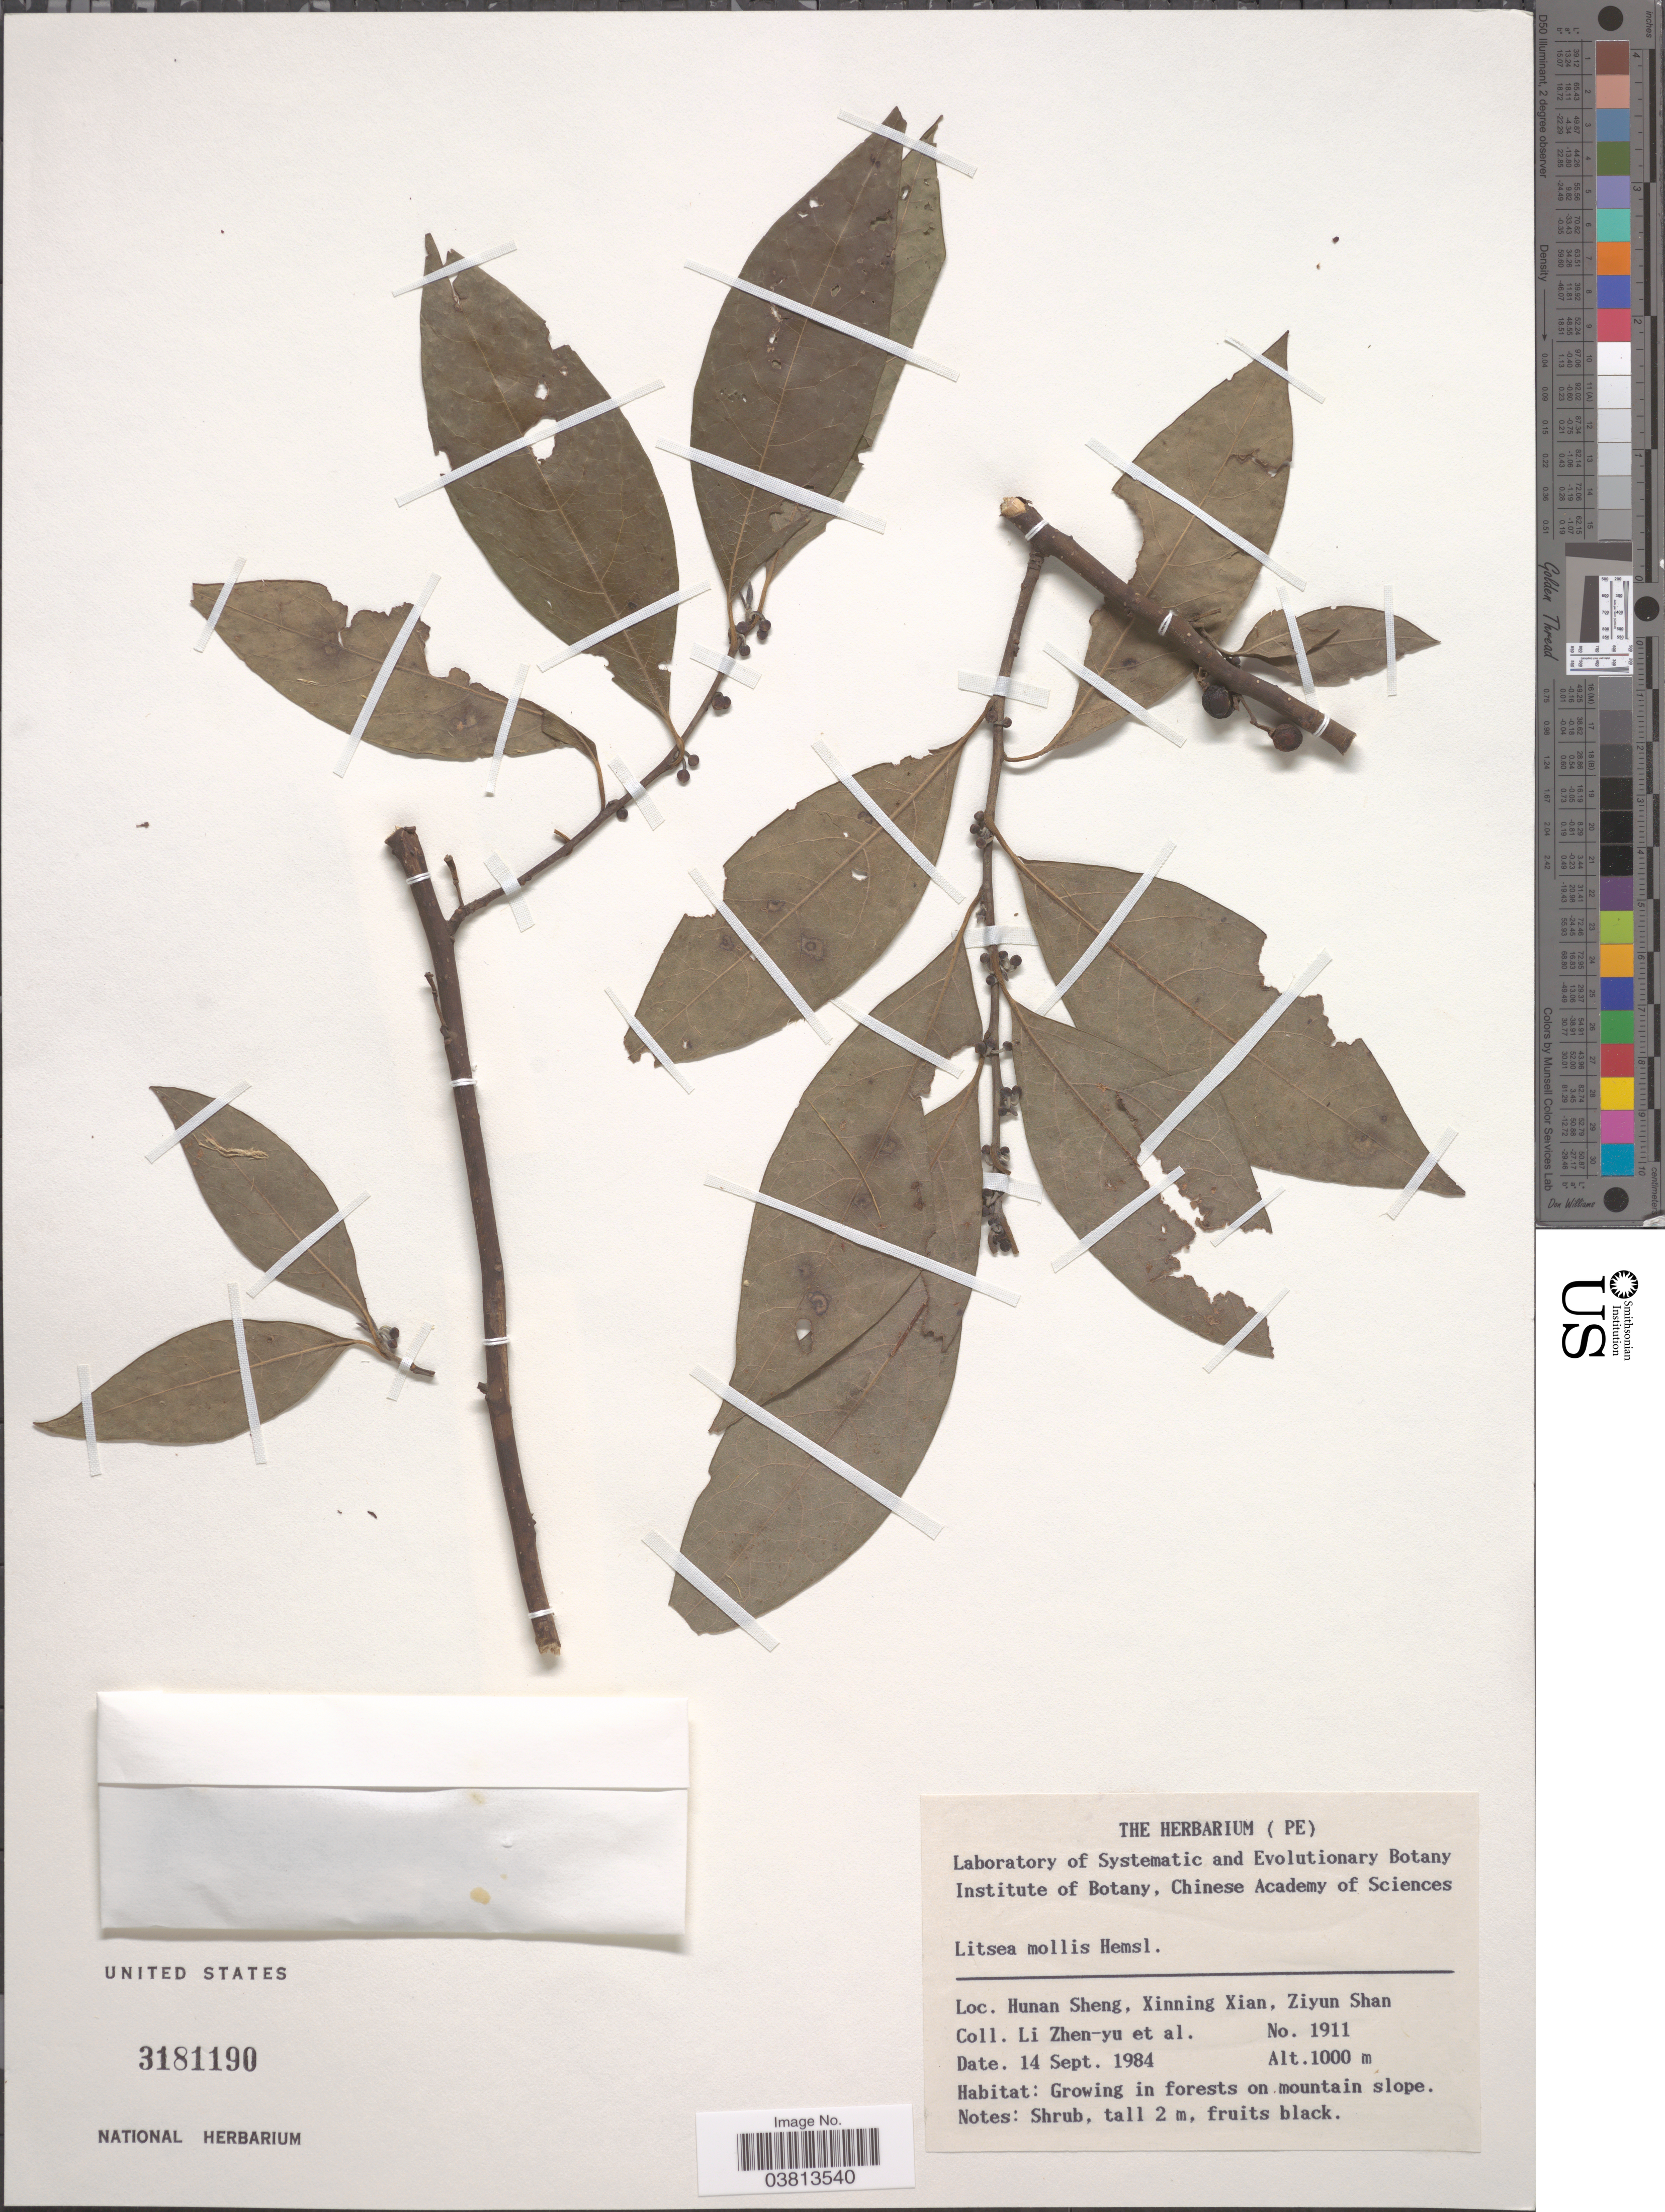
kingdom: Plantae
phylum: Tracheophyta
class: Magnoliopsida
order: Laurales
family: Lauraceae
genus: Litsea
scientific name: Litsea mollis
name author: Hemsl.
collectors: L. Zhen-yu & et al.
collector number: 1911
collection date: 1984-09-14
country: China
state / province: Hunan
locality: Hunan Sheng, Xinning Xian, Ziyun Shan. On mountain slope.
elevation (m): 1000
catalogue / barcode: US 3181190